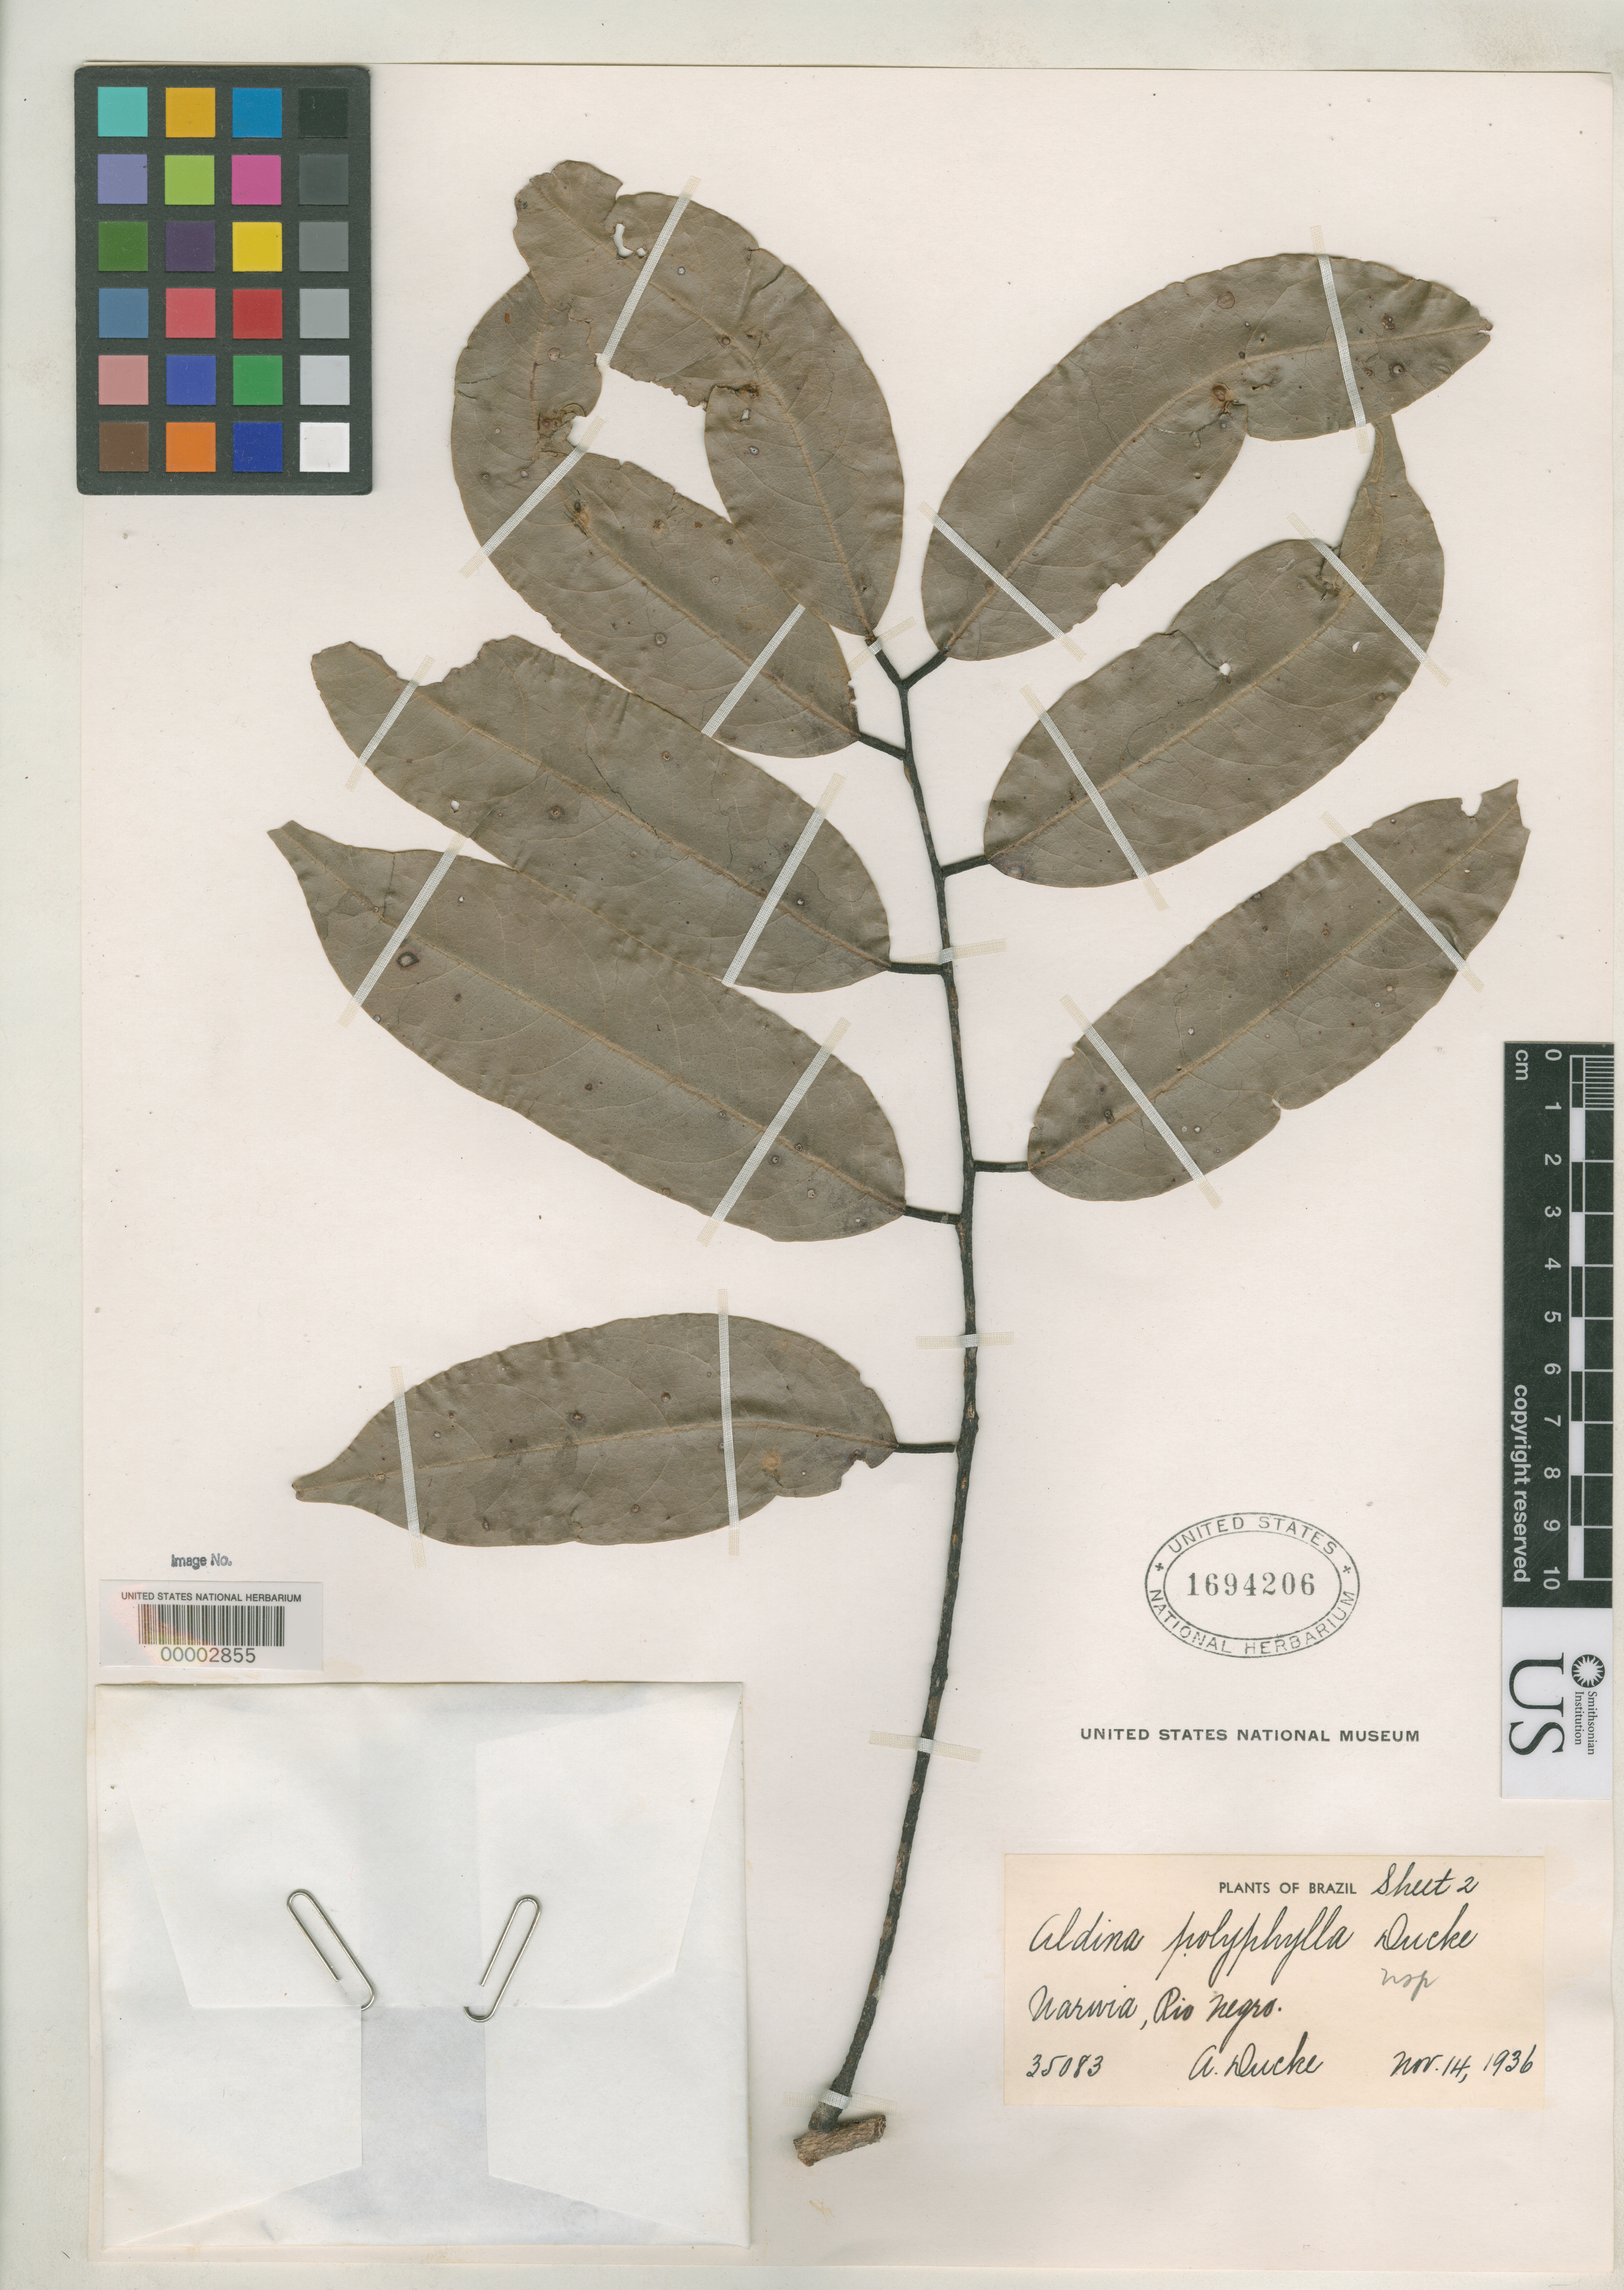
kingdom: Plantae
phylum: Tracheophyta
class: Magnoliopsida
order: Fabales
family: Fabaceae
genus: Aldina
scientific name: Aldina polyphylla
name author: Ducke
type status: Isosyntype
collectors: A. Ducke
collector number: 35083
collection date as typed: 14 Jan 1936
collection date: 1936-01-14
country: Brazil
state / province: Amazonas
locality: Rio Negro, Uarura [Uaruma? Uarupia?], upper Uanauaca.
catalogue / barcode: US 1694206